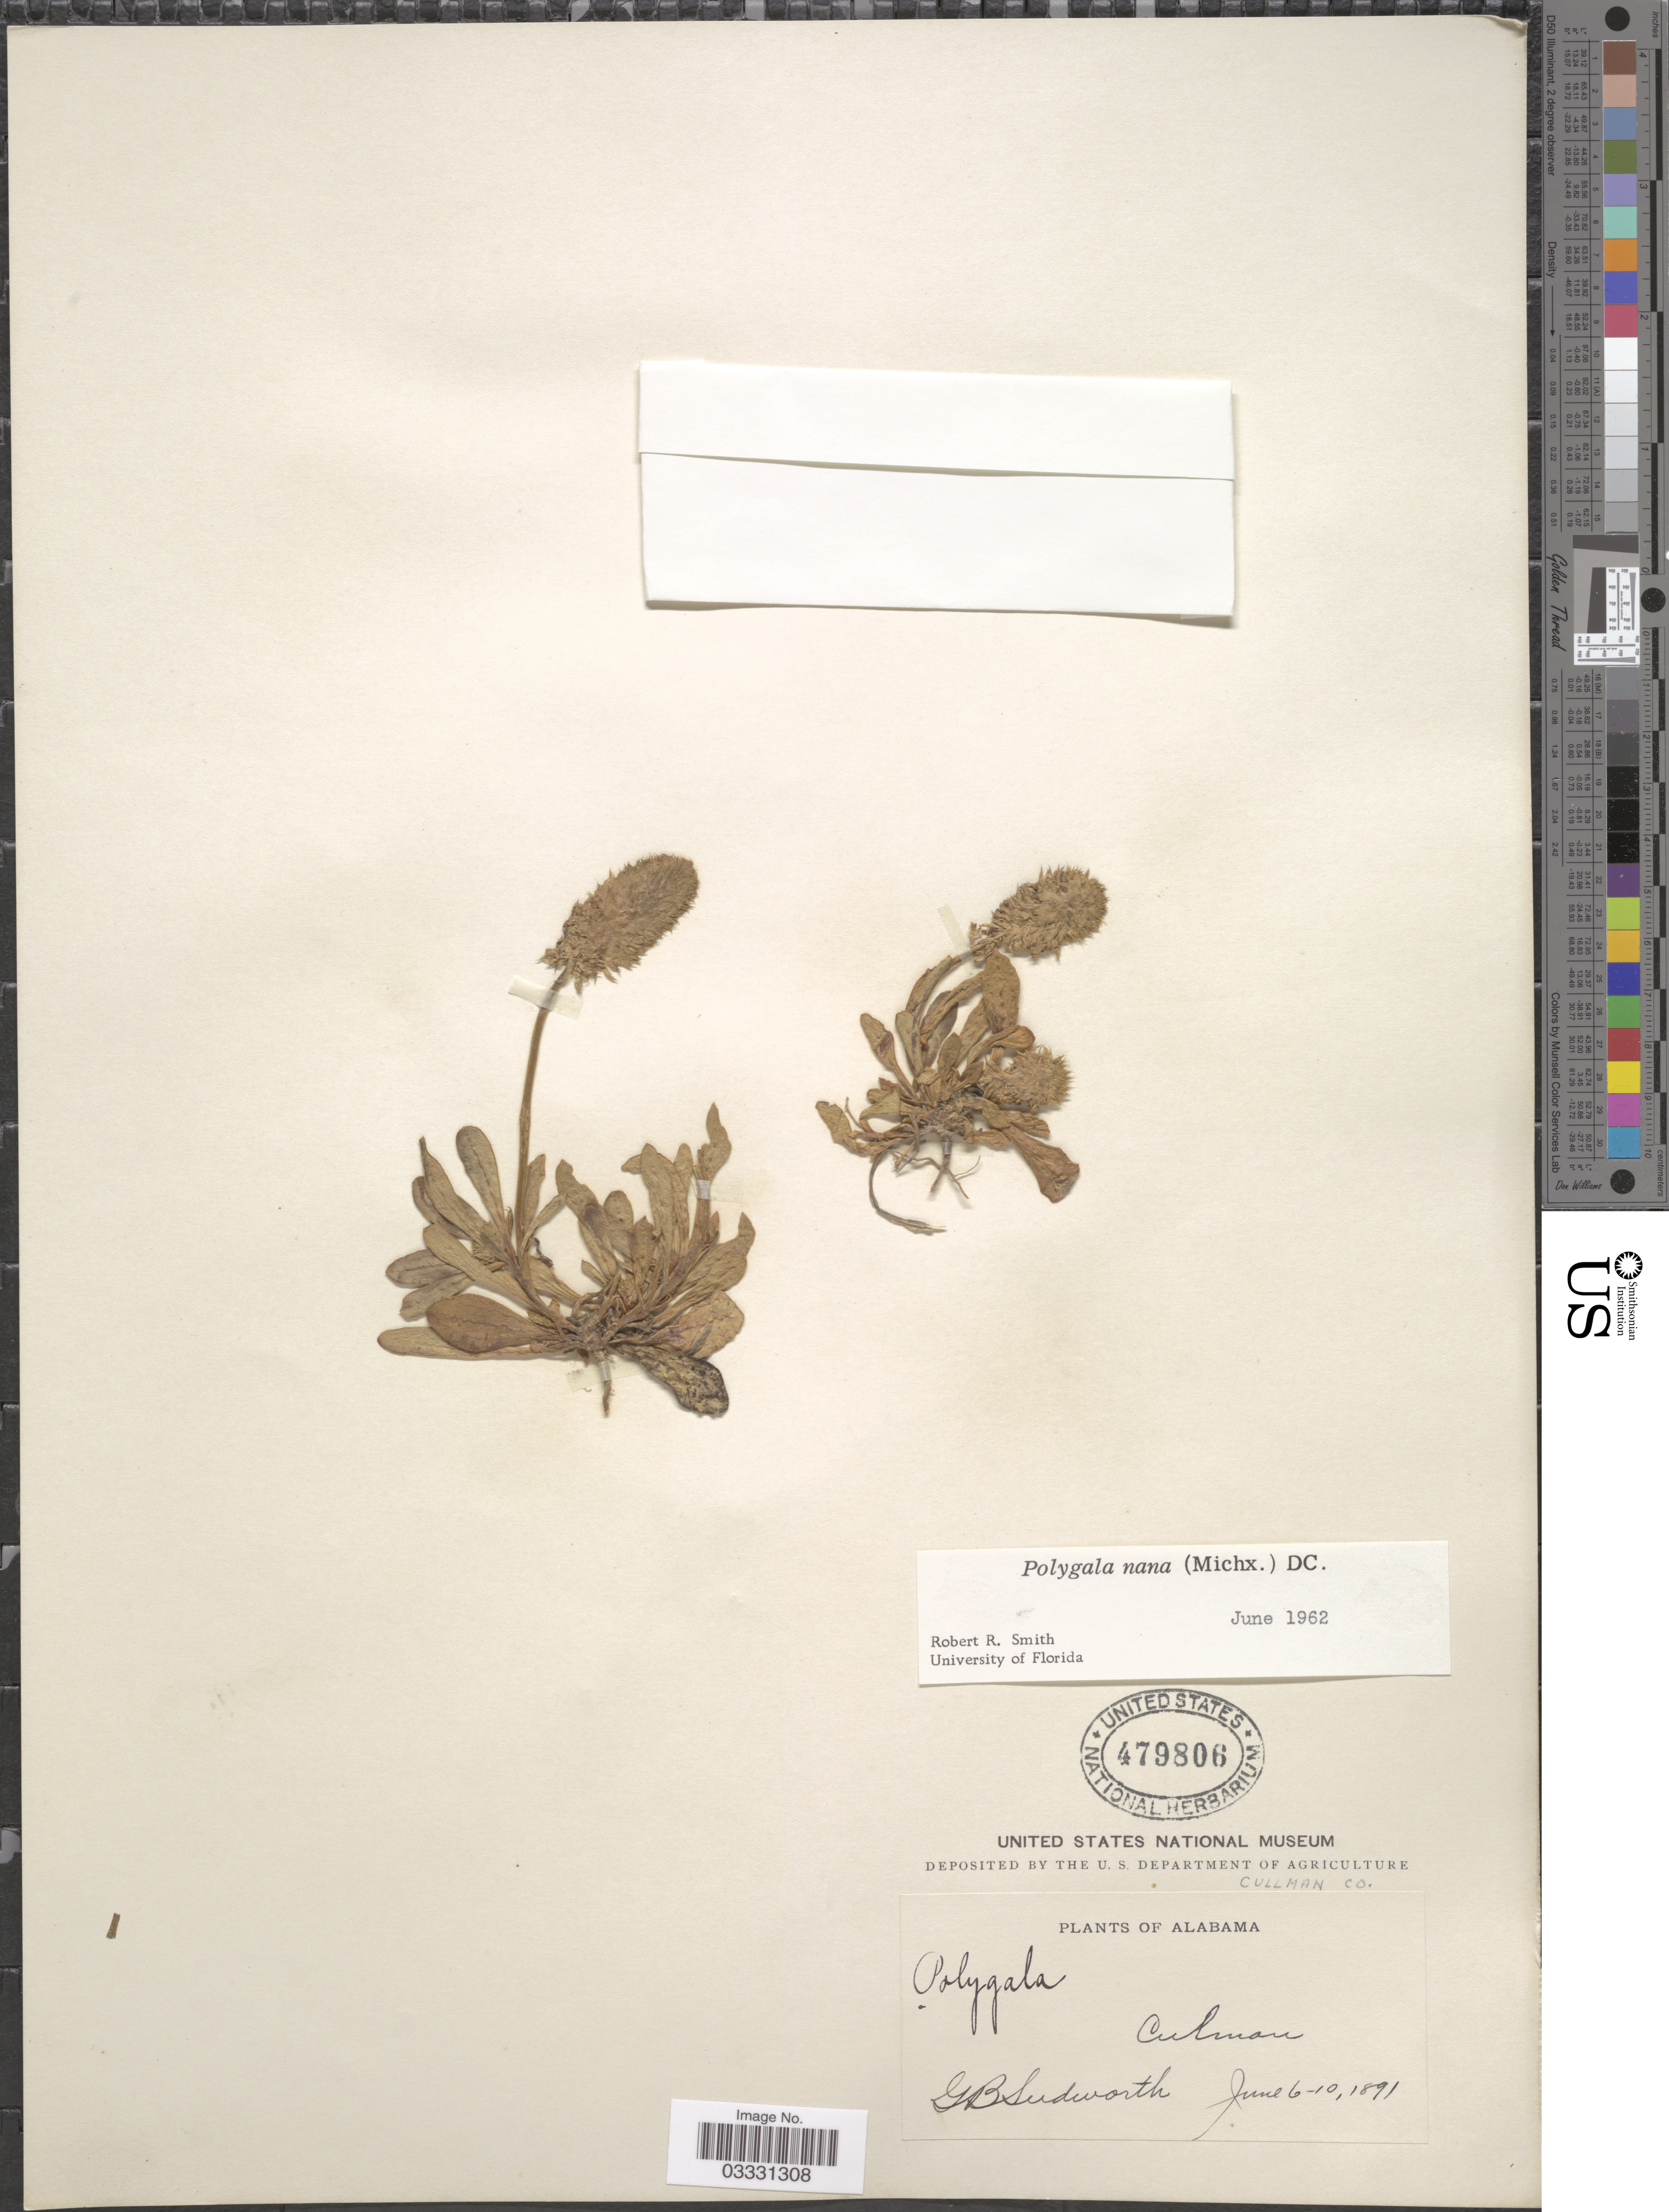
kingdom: Plantae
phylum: Tracheophyta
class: Magnoliopsida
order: Fabales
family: Polygalaceae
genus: Polygala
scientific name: Polygala nana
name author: (Michx.) DC.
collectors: G. B. Sudworth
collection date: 1891-06-06/1891-06-10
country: United States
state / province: Alabama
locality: Cullman Co. Culman.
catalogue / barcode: US 479806